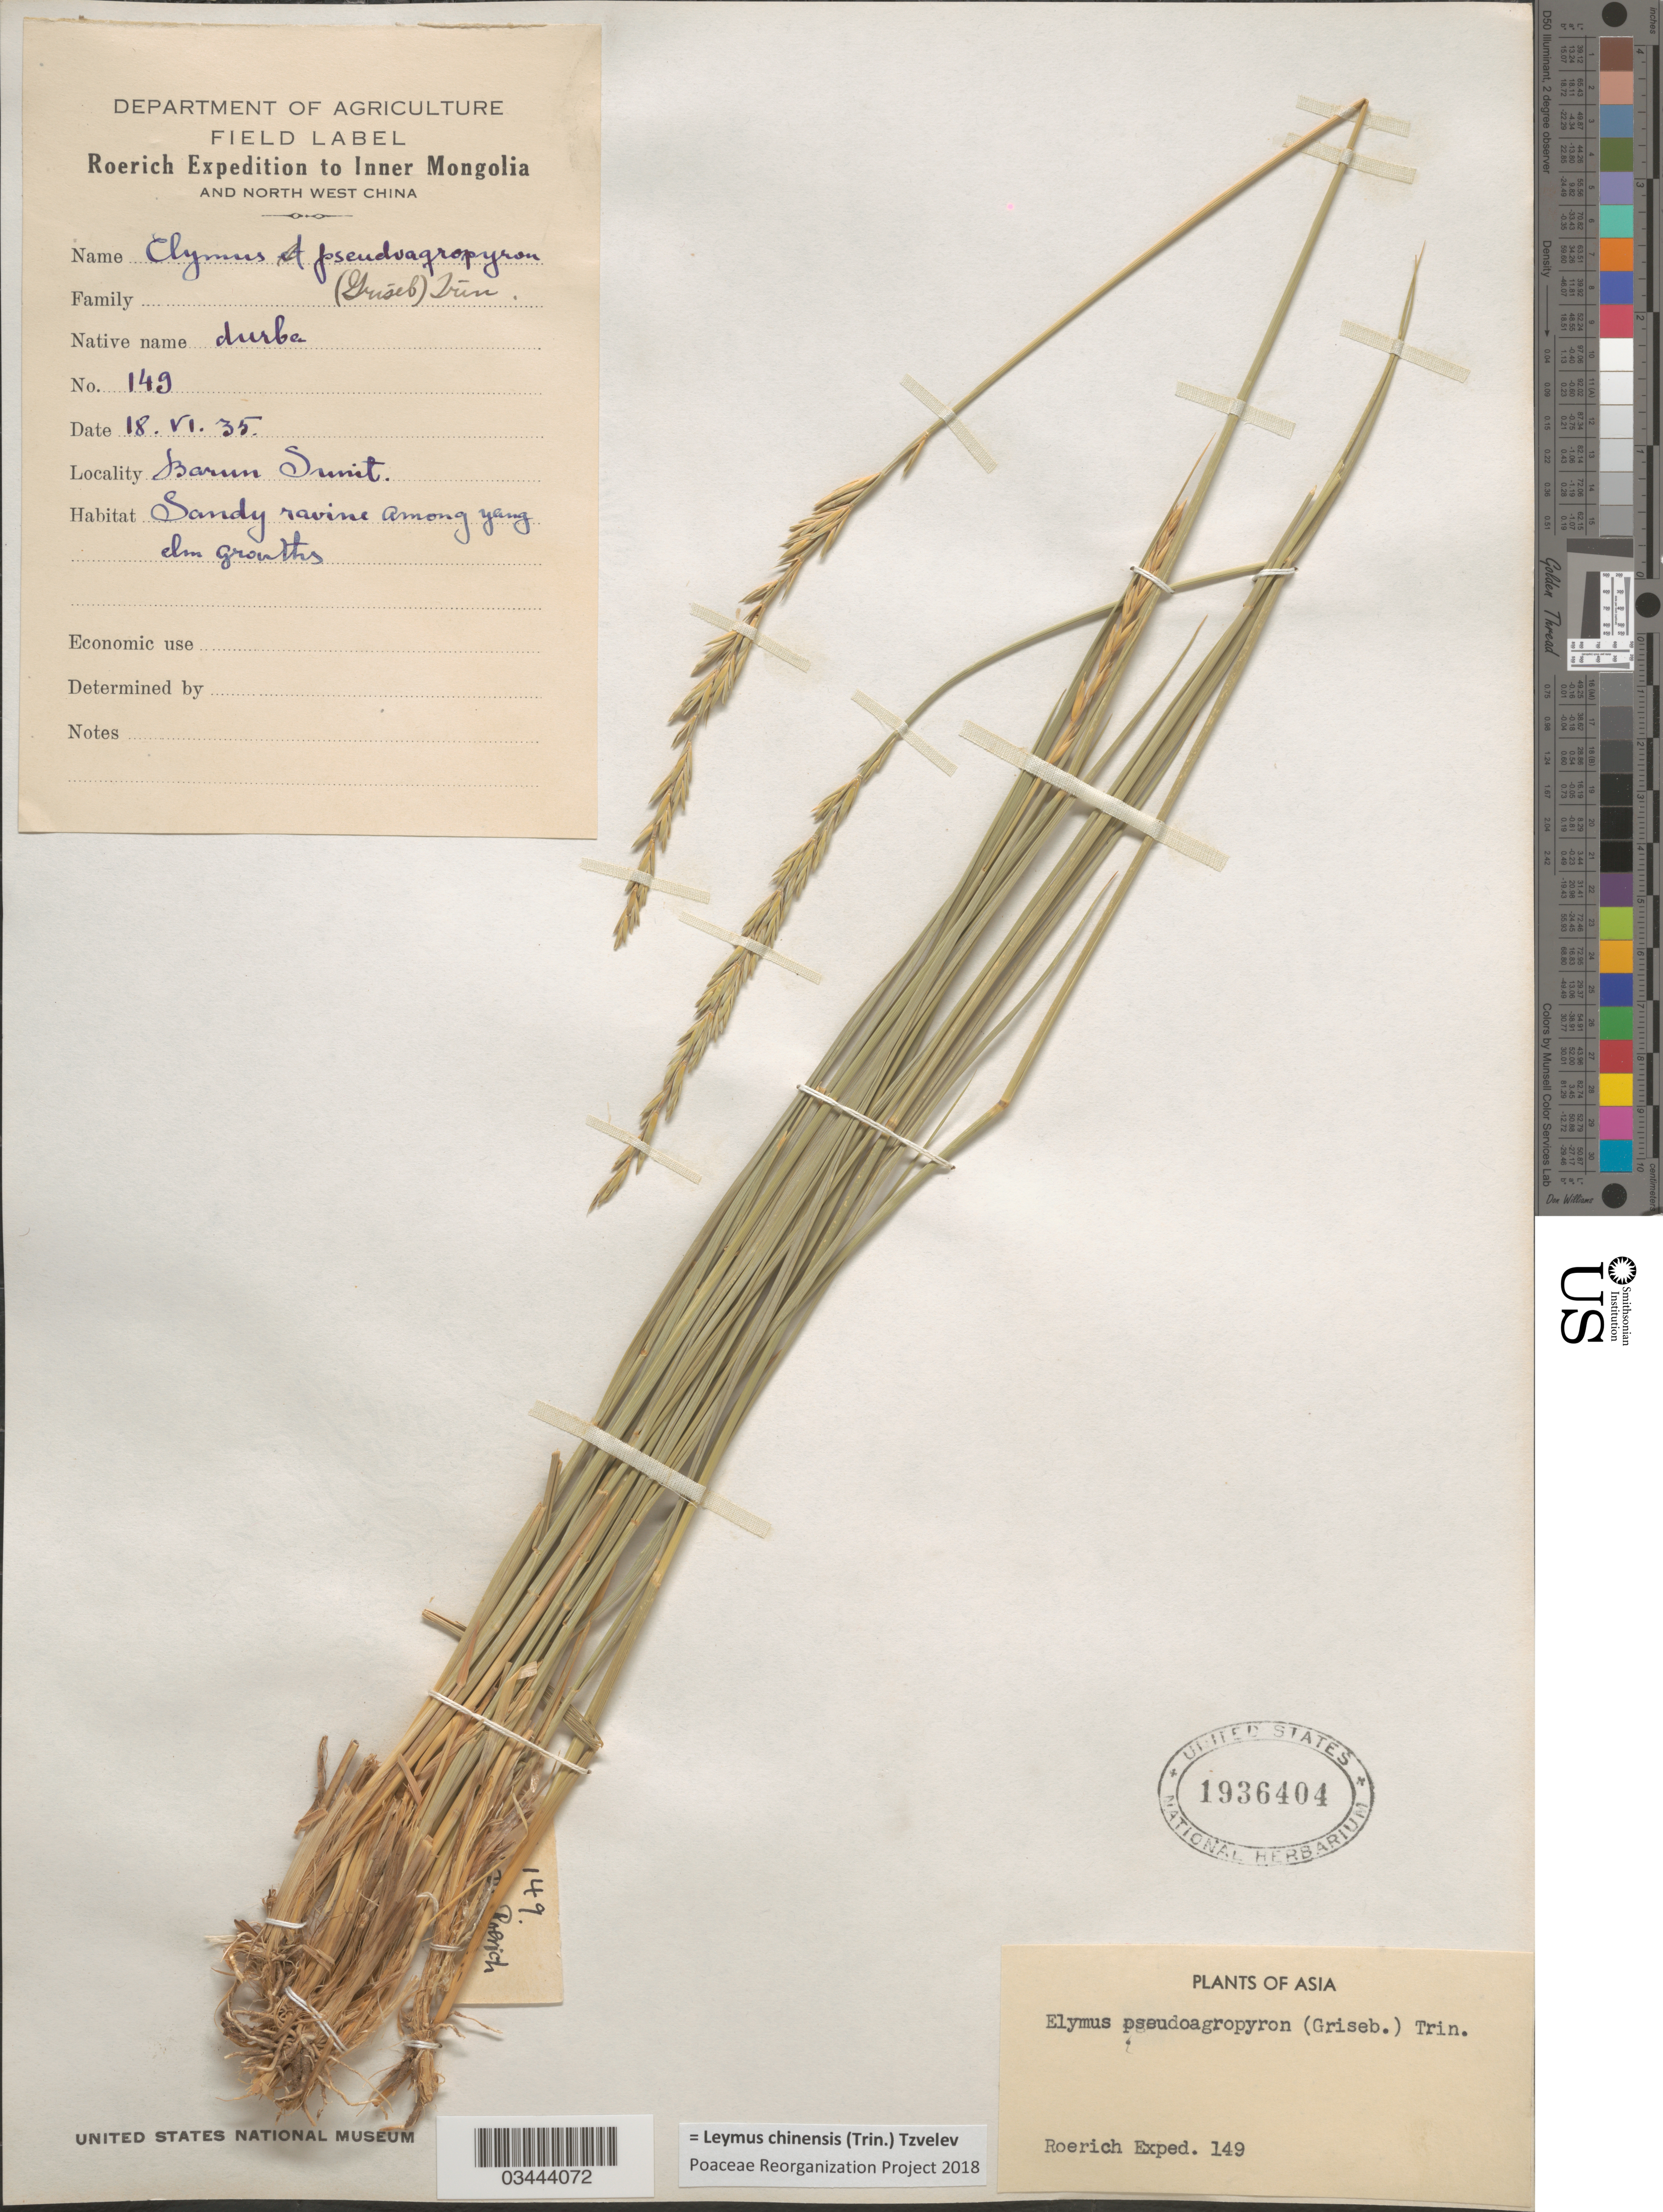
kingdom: Plantae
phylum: Tracheophyta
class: Liliopsida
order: Poales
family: Poaceae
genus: Leymus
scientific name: Leymus chinensis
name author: (Trin.) Tzvelev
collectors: Roerich Expedition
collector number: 149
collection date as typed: Transcribed d/m/y: 18/6/35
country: China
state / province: Nei Monggol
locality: To Inner Mongolia and North West China. Barun Sunit. Sandy ravine among yang elm Growths.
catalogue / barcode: US 1936404